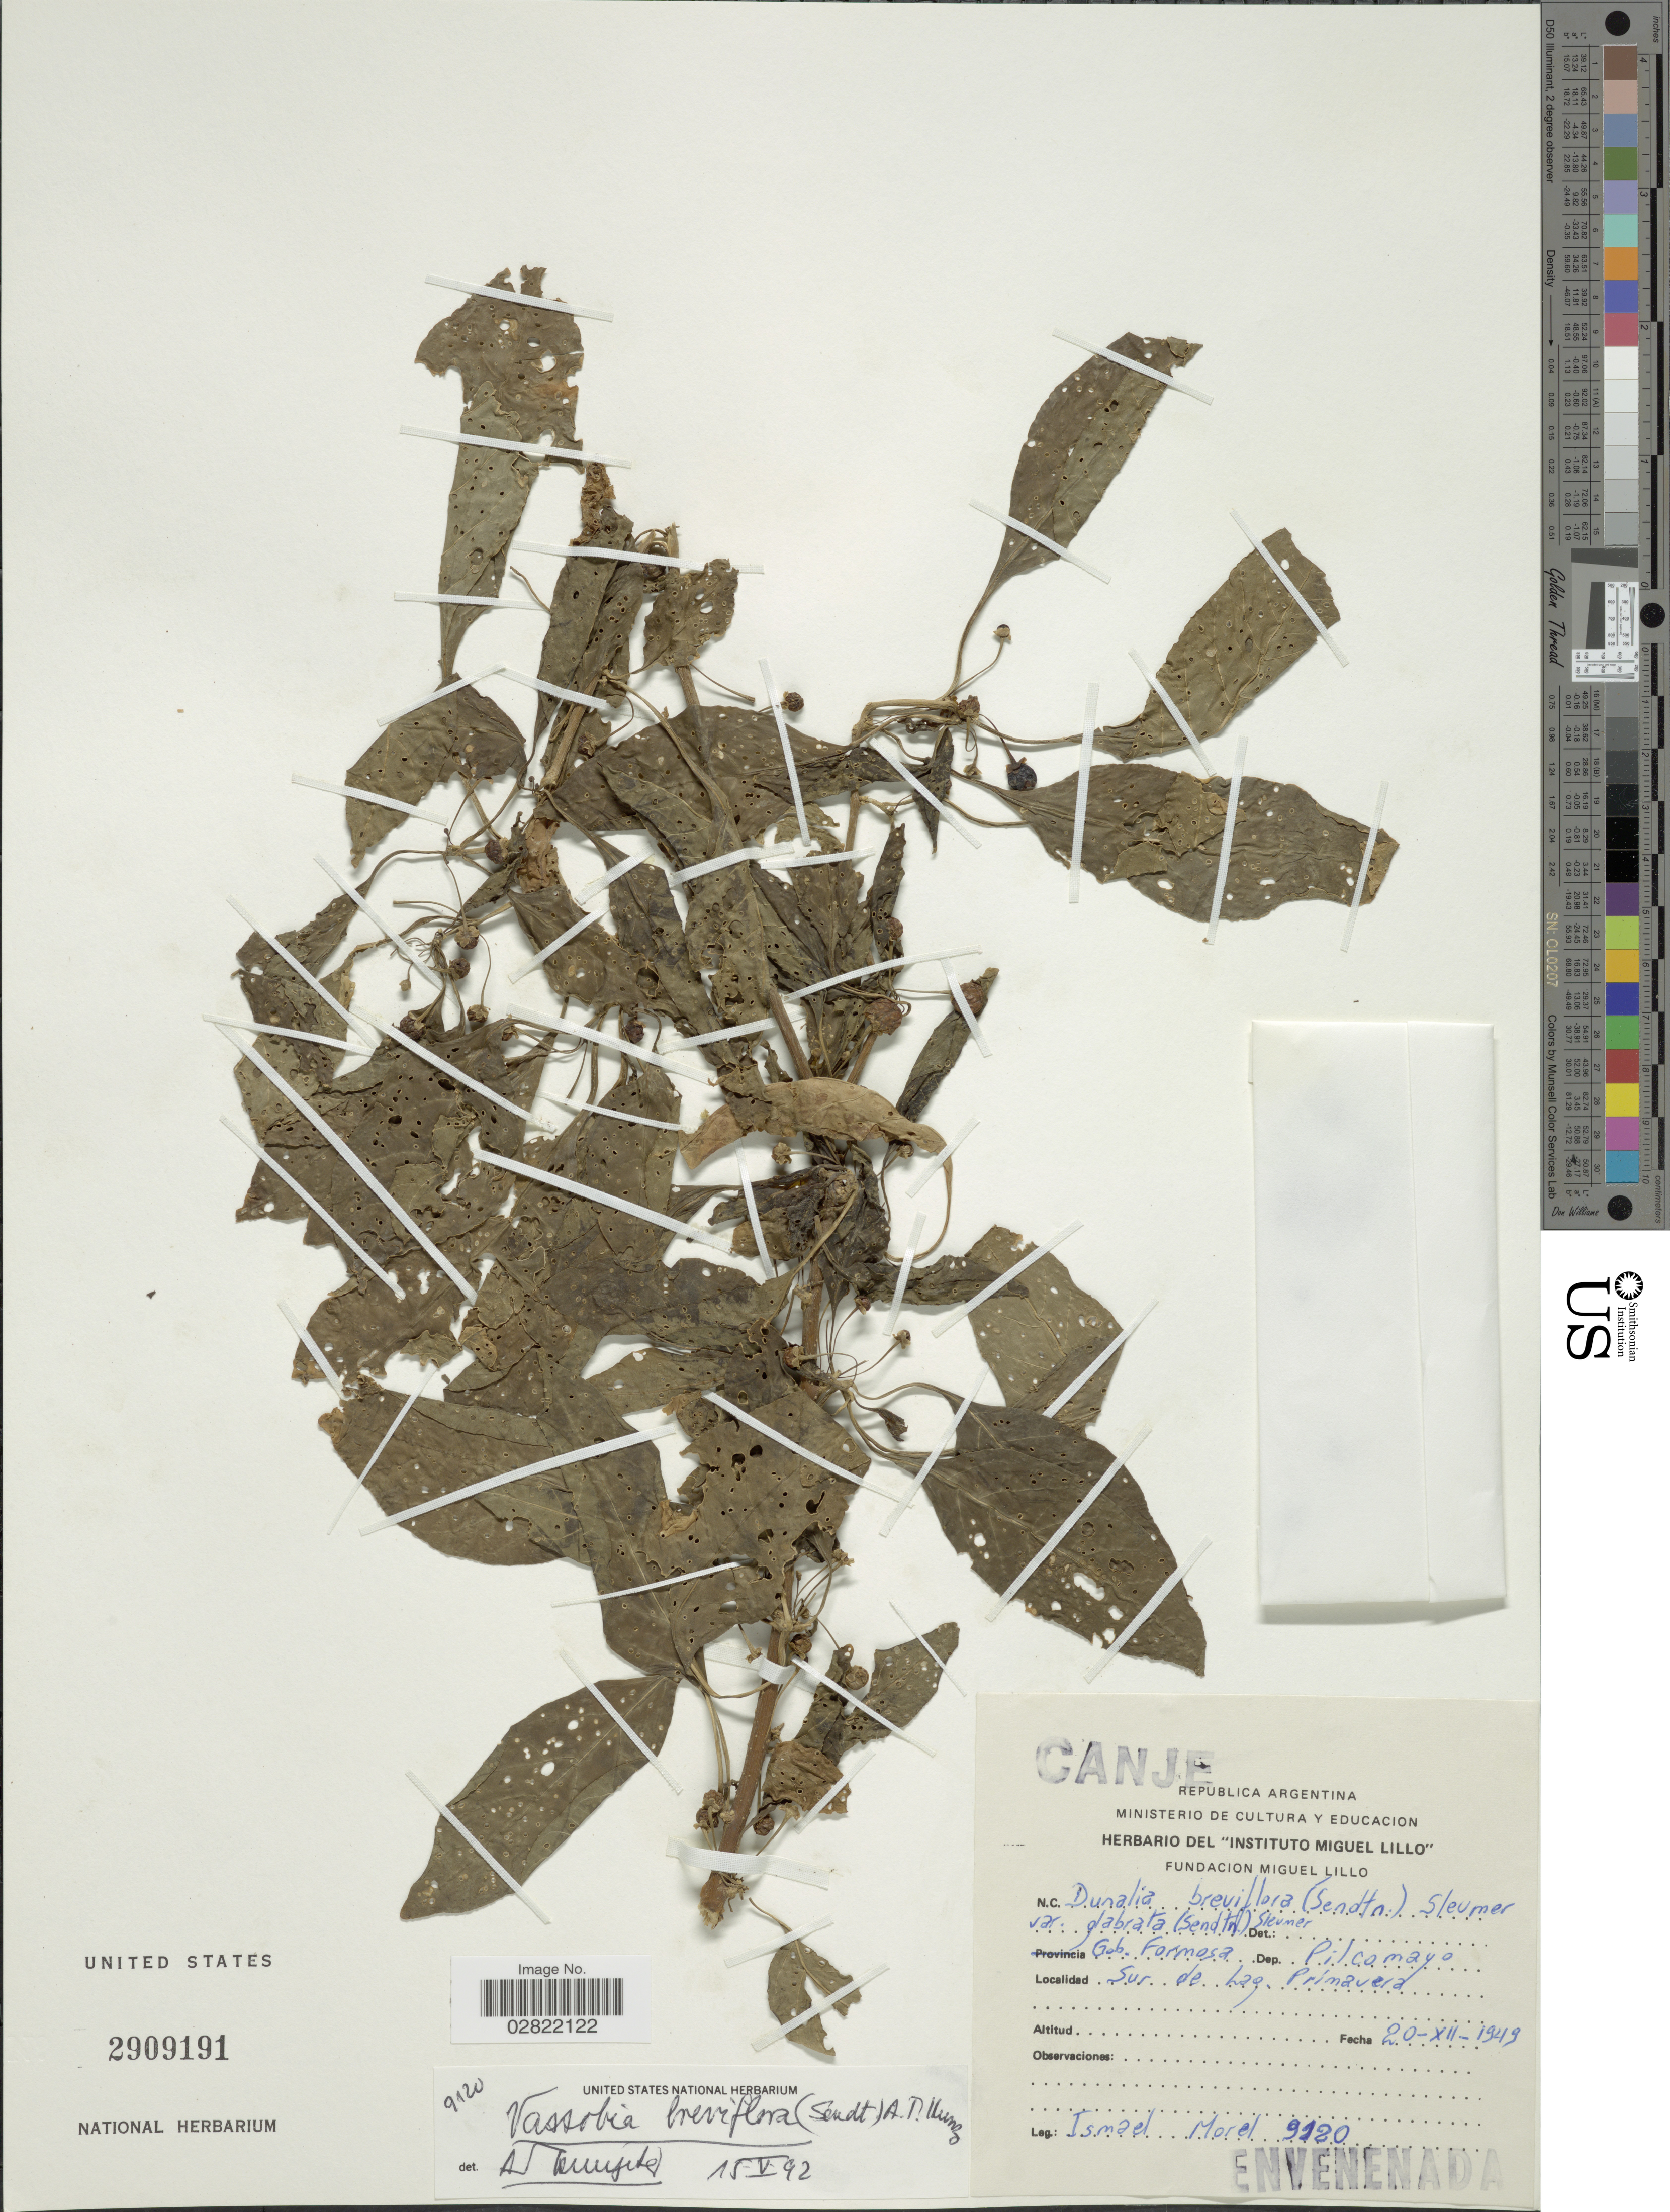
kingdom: Plantae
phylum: Tracheophyta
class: Magnoliopsida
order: Solanales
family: Solanaceae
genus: Vassobia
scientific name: Vassobia breviflora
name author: (Sendt.) Hunz.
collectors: I. Morel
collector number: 9120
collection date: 1949-12-20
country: Argentina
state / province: Formosa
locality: Gob. Formosa, Dep. Pilcomayo, Sur de Laq, Primavera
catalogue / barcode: US 2909191